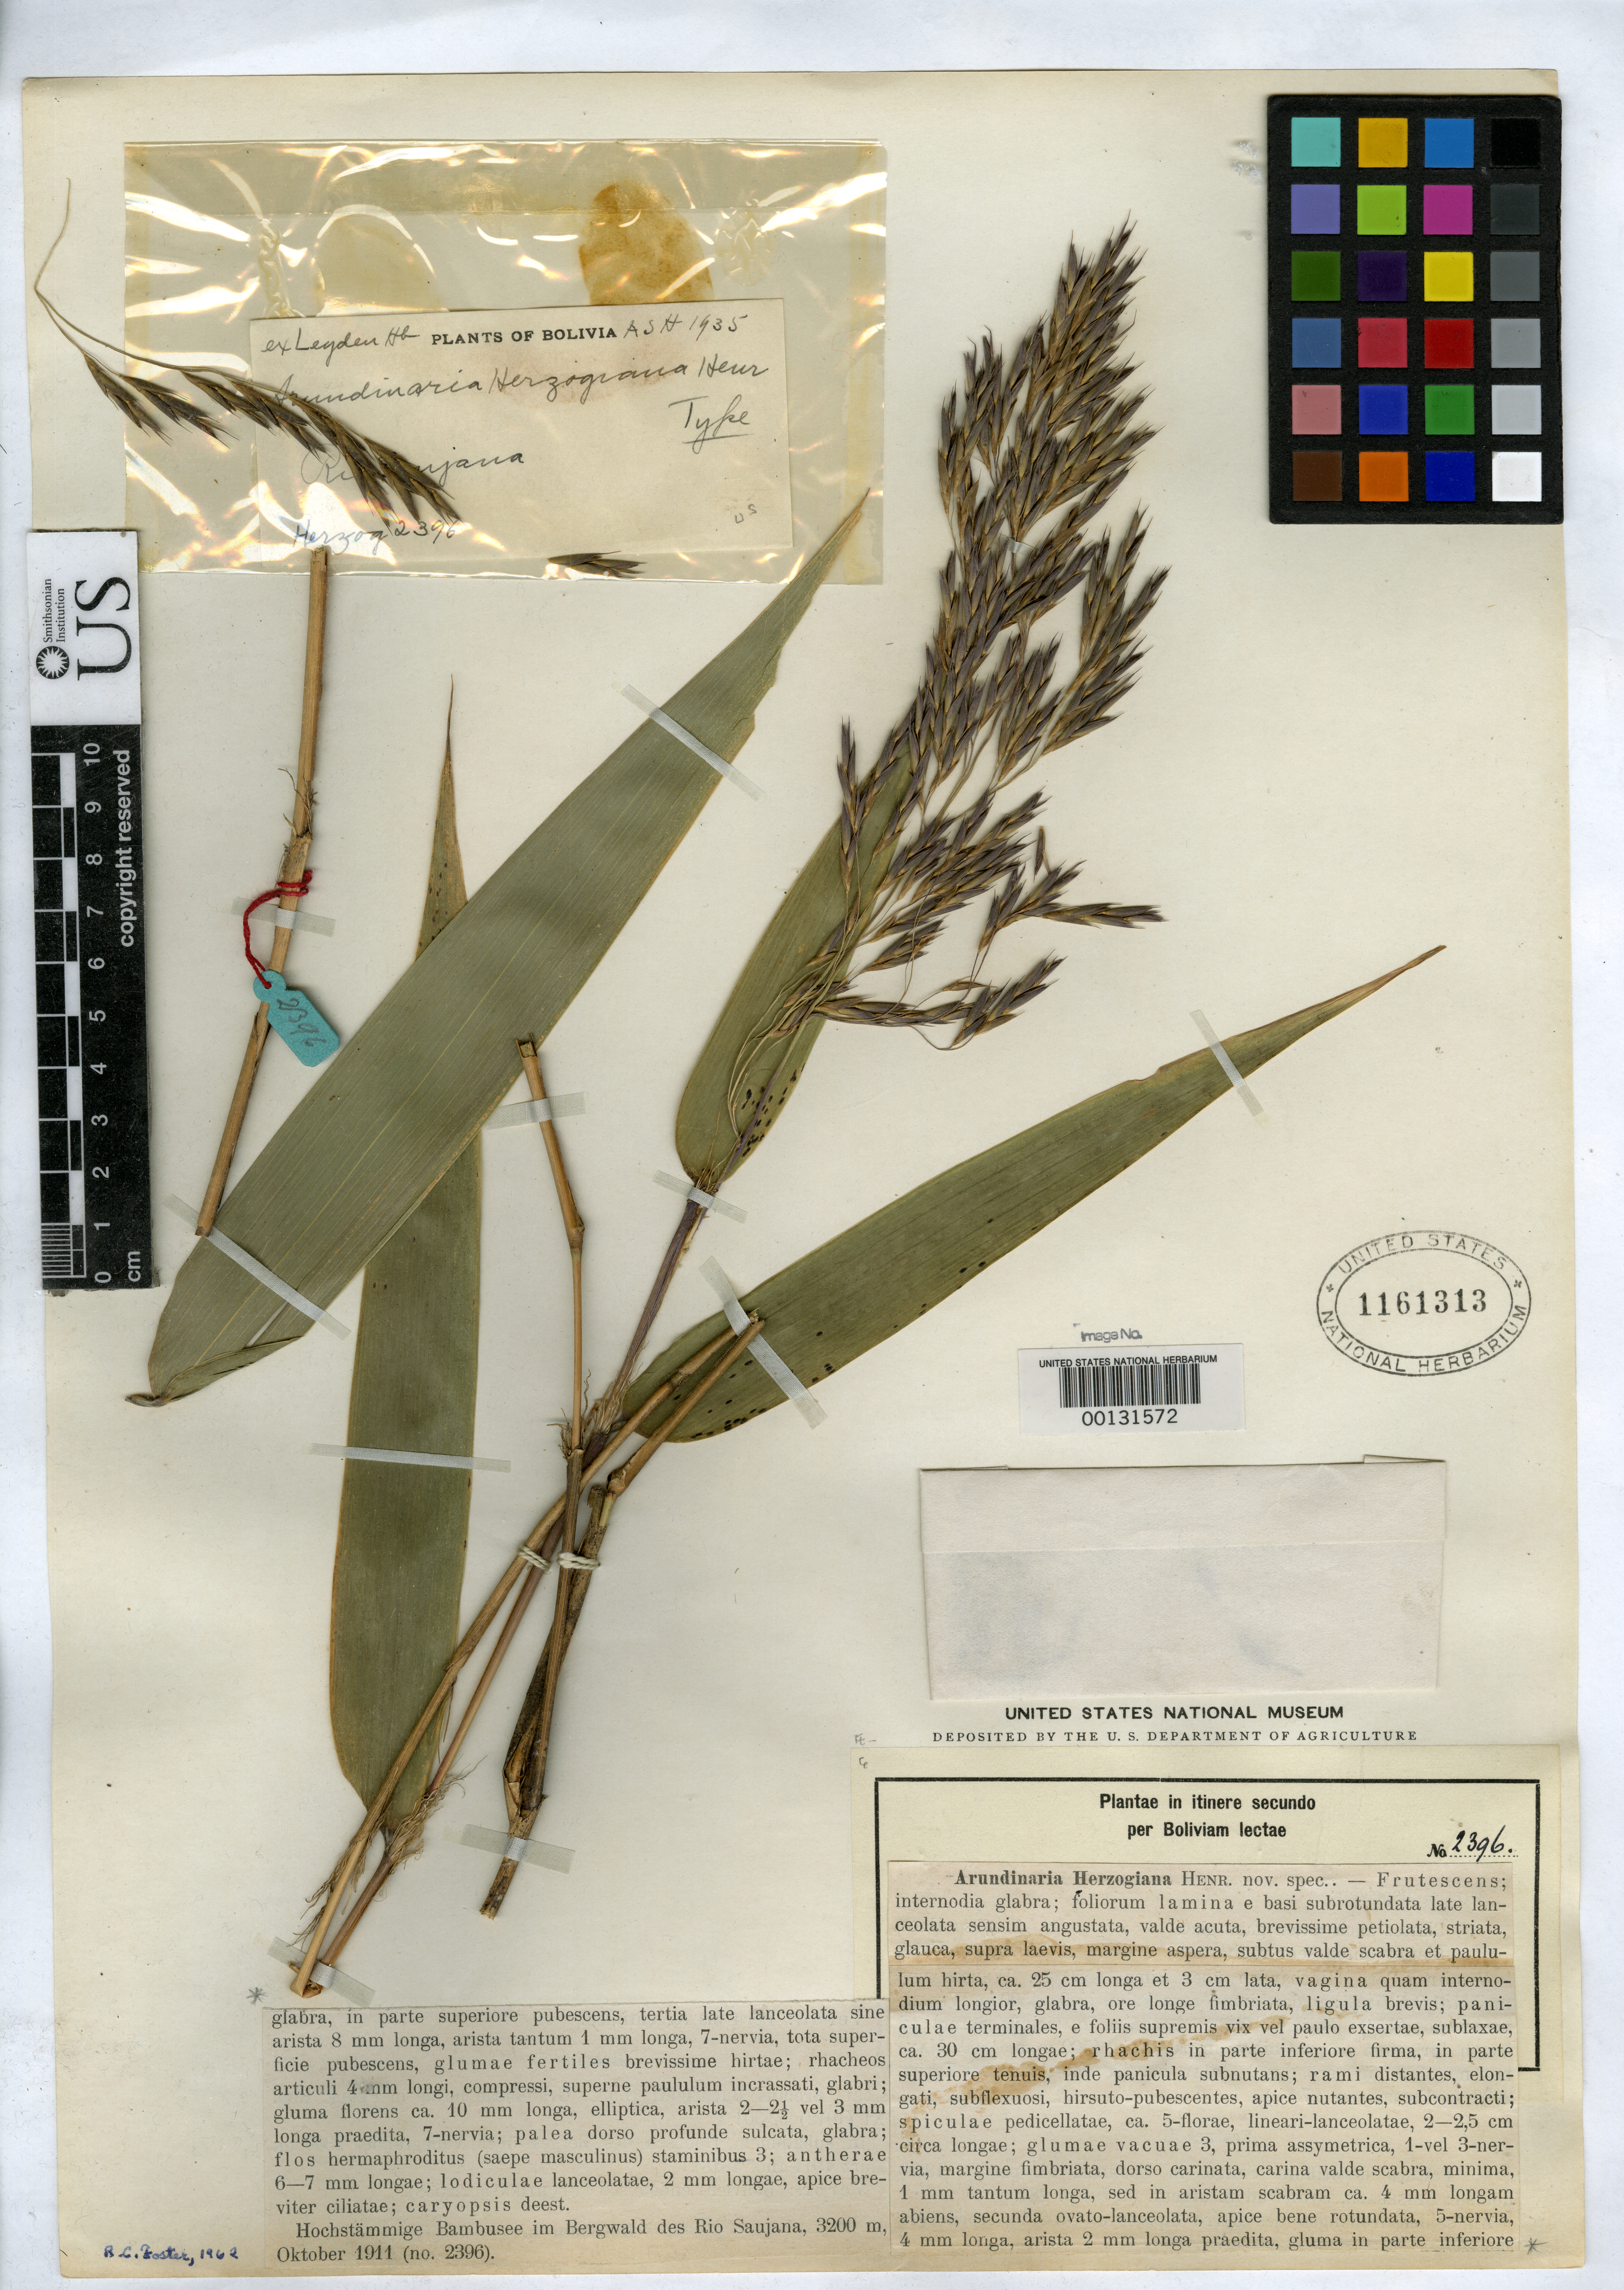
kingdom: Plantae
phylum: Tracheophyta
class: Liliopsida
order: Poales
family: Poaceae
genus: Arundinaria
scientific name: Arundinaria herzogiana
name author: Henr.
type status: Holotype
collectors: T. K. J. Herzog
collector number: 2396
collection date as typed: Oct 1911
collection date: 1911-10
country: Bolivia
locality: Rio Saujana.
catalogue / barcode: US 1161313